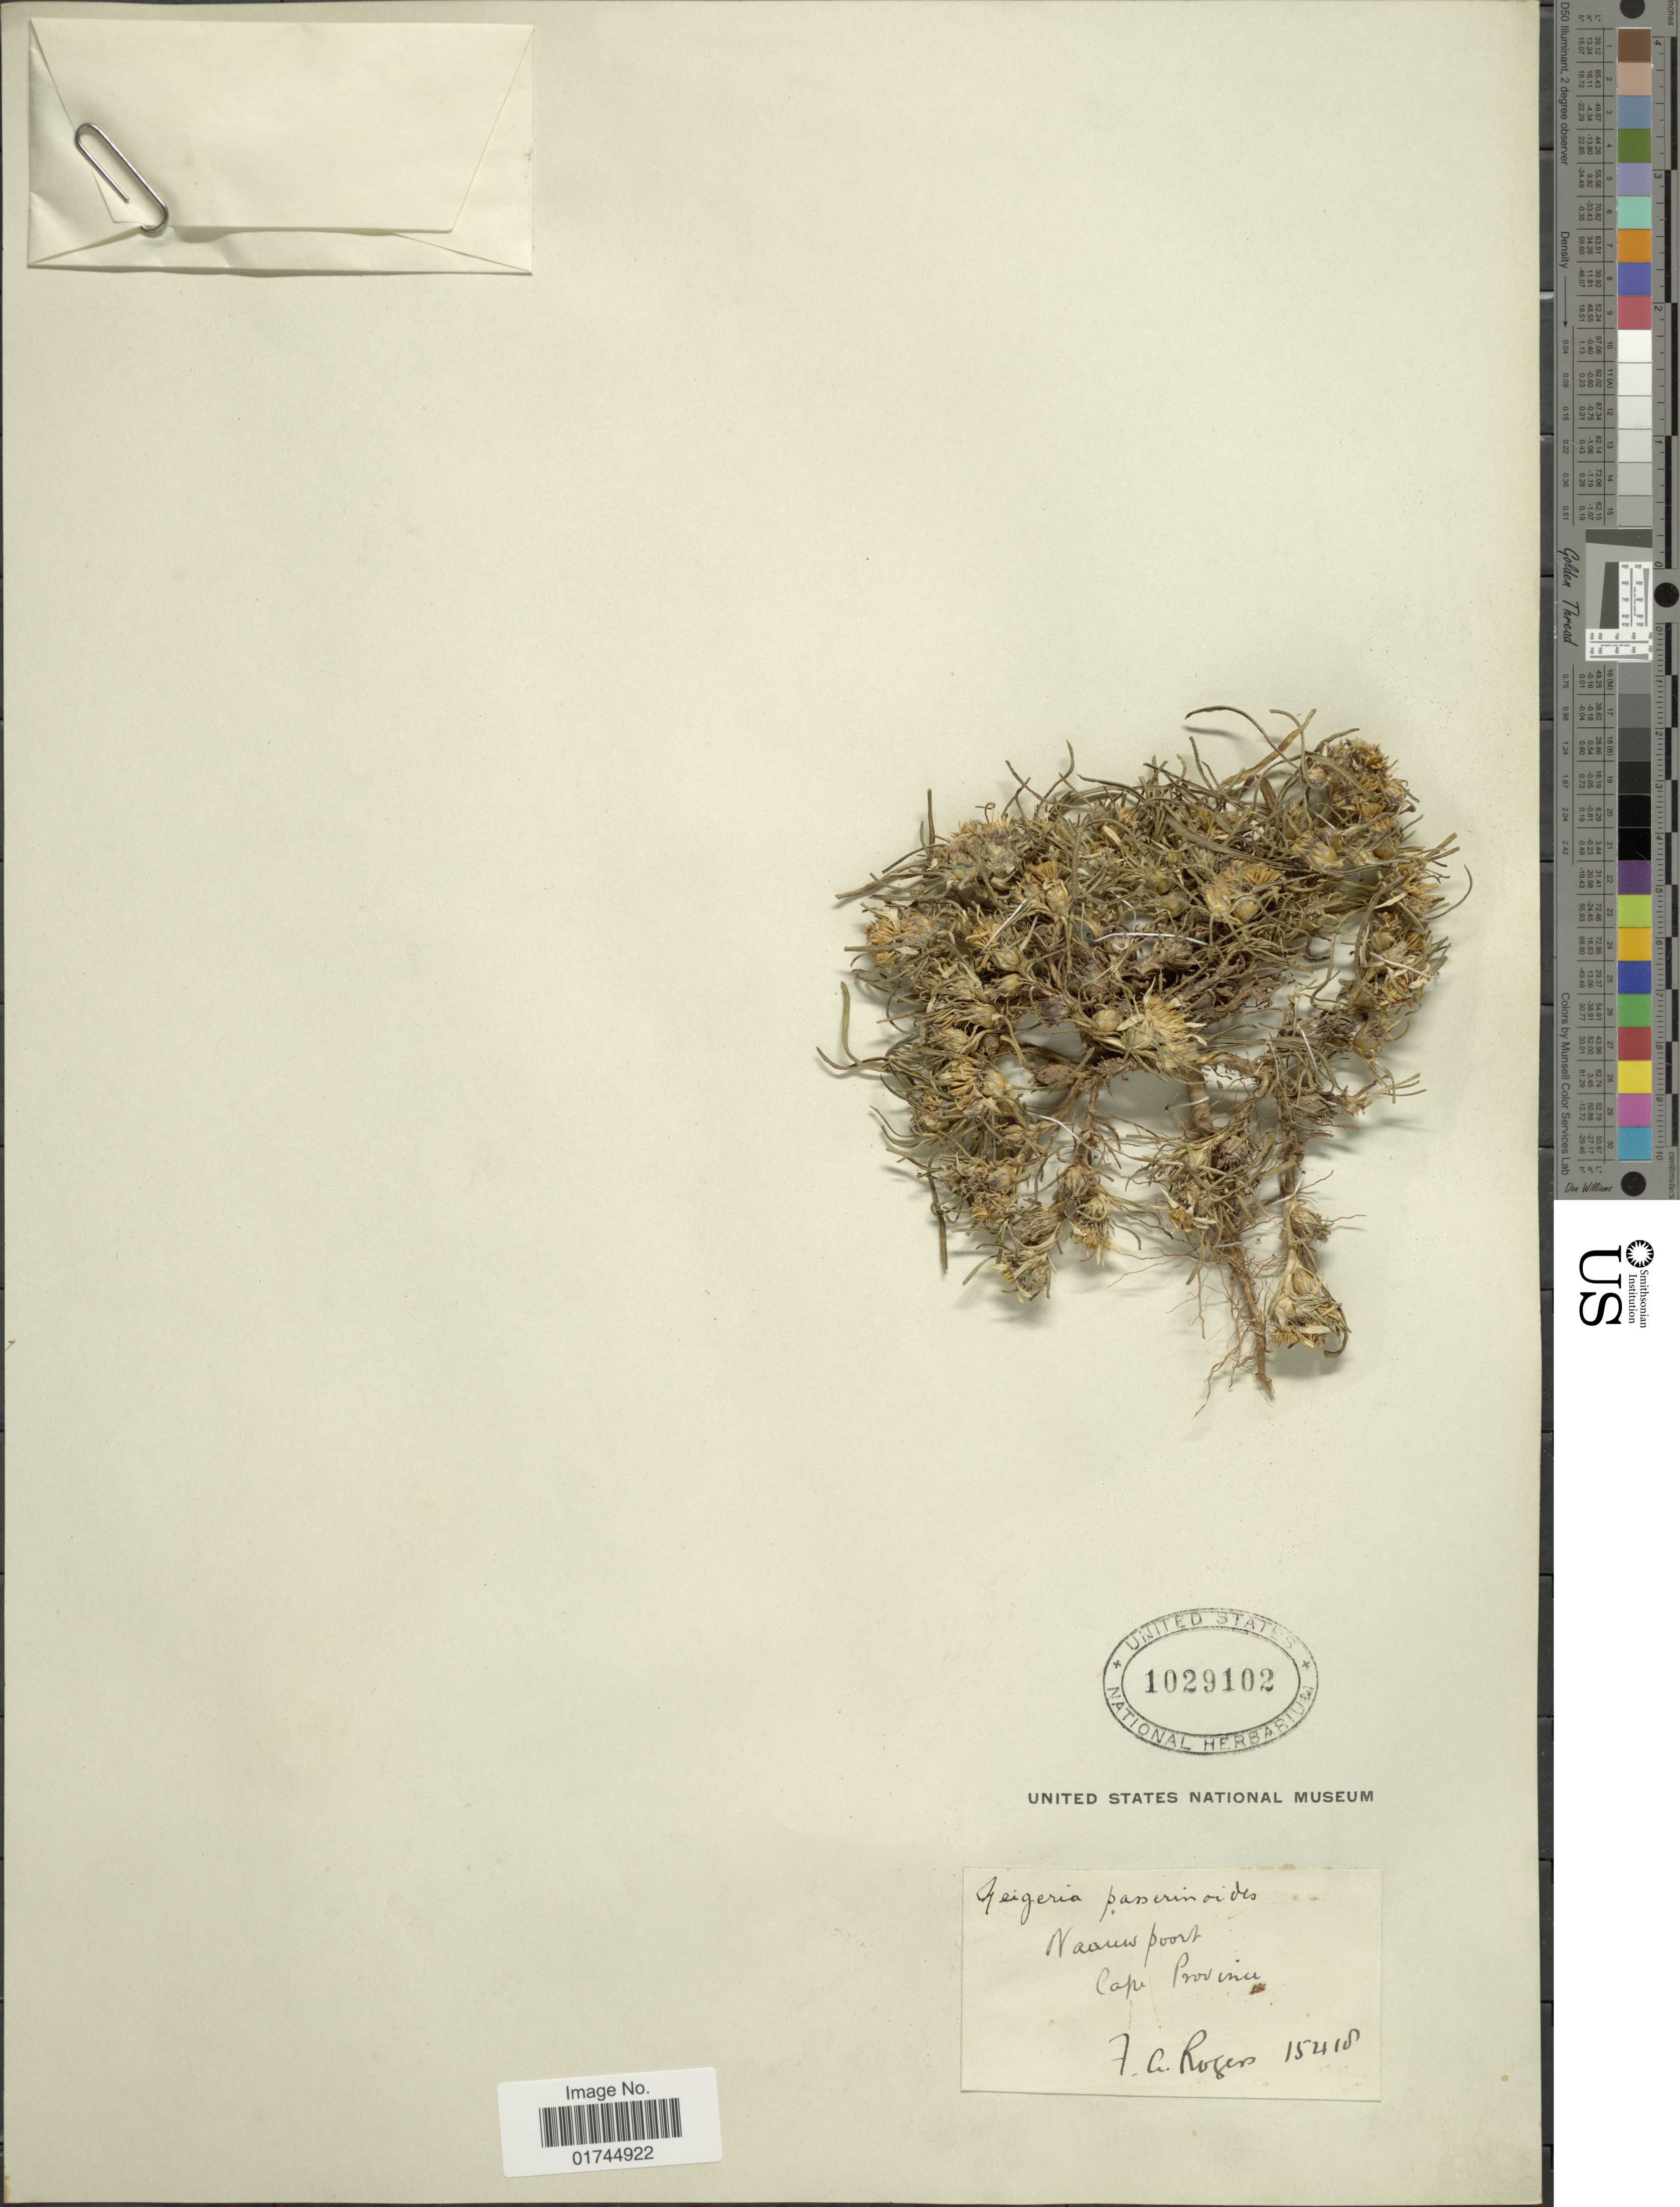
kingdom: Plantae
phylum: Tracheophyta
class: Magnoliopsida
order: Asterales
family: Asteraceae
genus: Geigeria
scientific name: Geigeria passerinoides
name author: (L'Hér.) Harv.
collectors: F. A. Rogers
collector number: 15418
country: South Africa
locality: Naauwpoort, Cape Province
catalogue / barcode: US 1029102